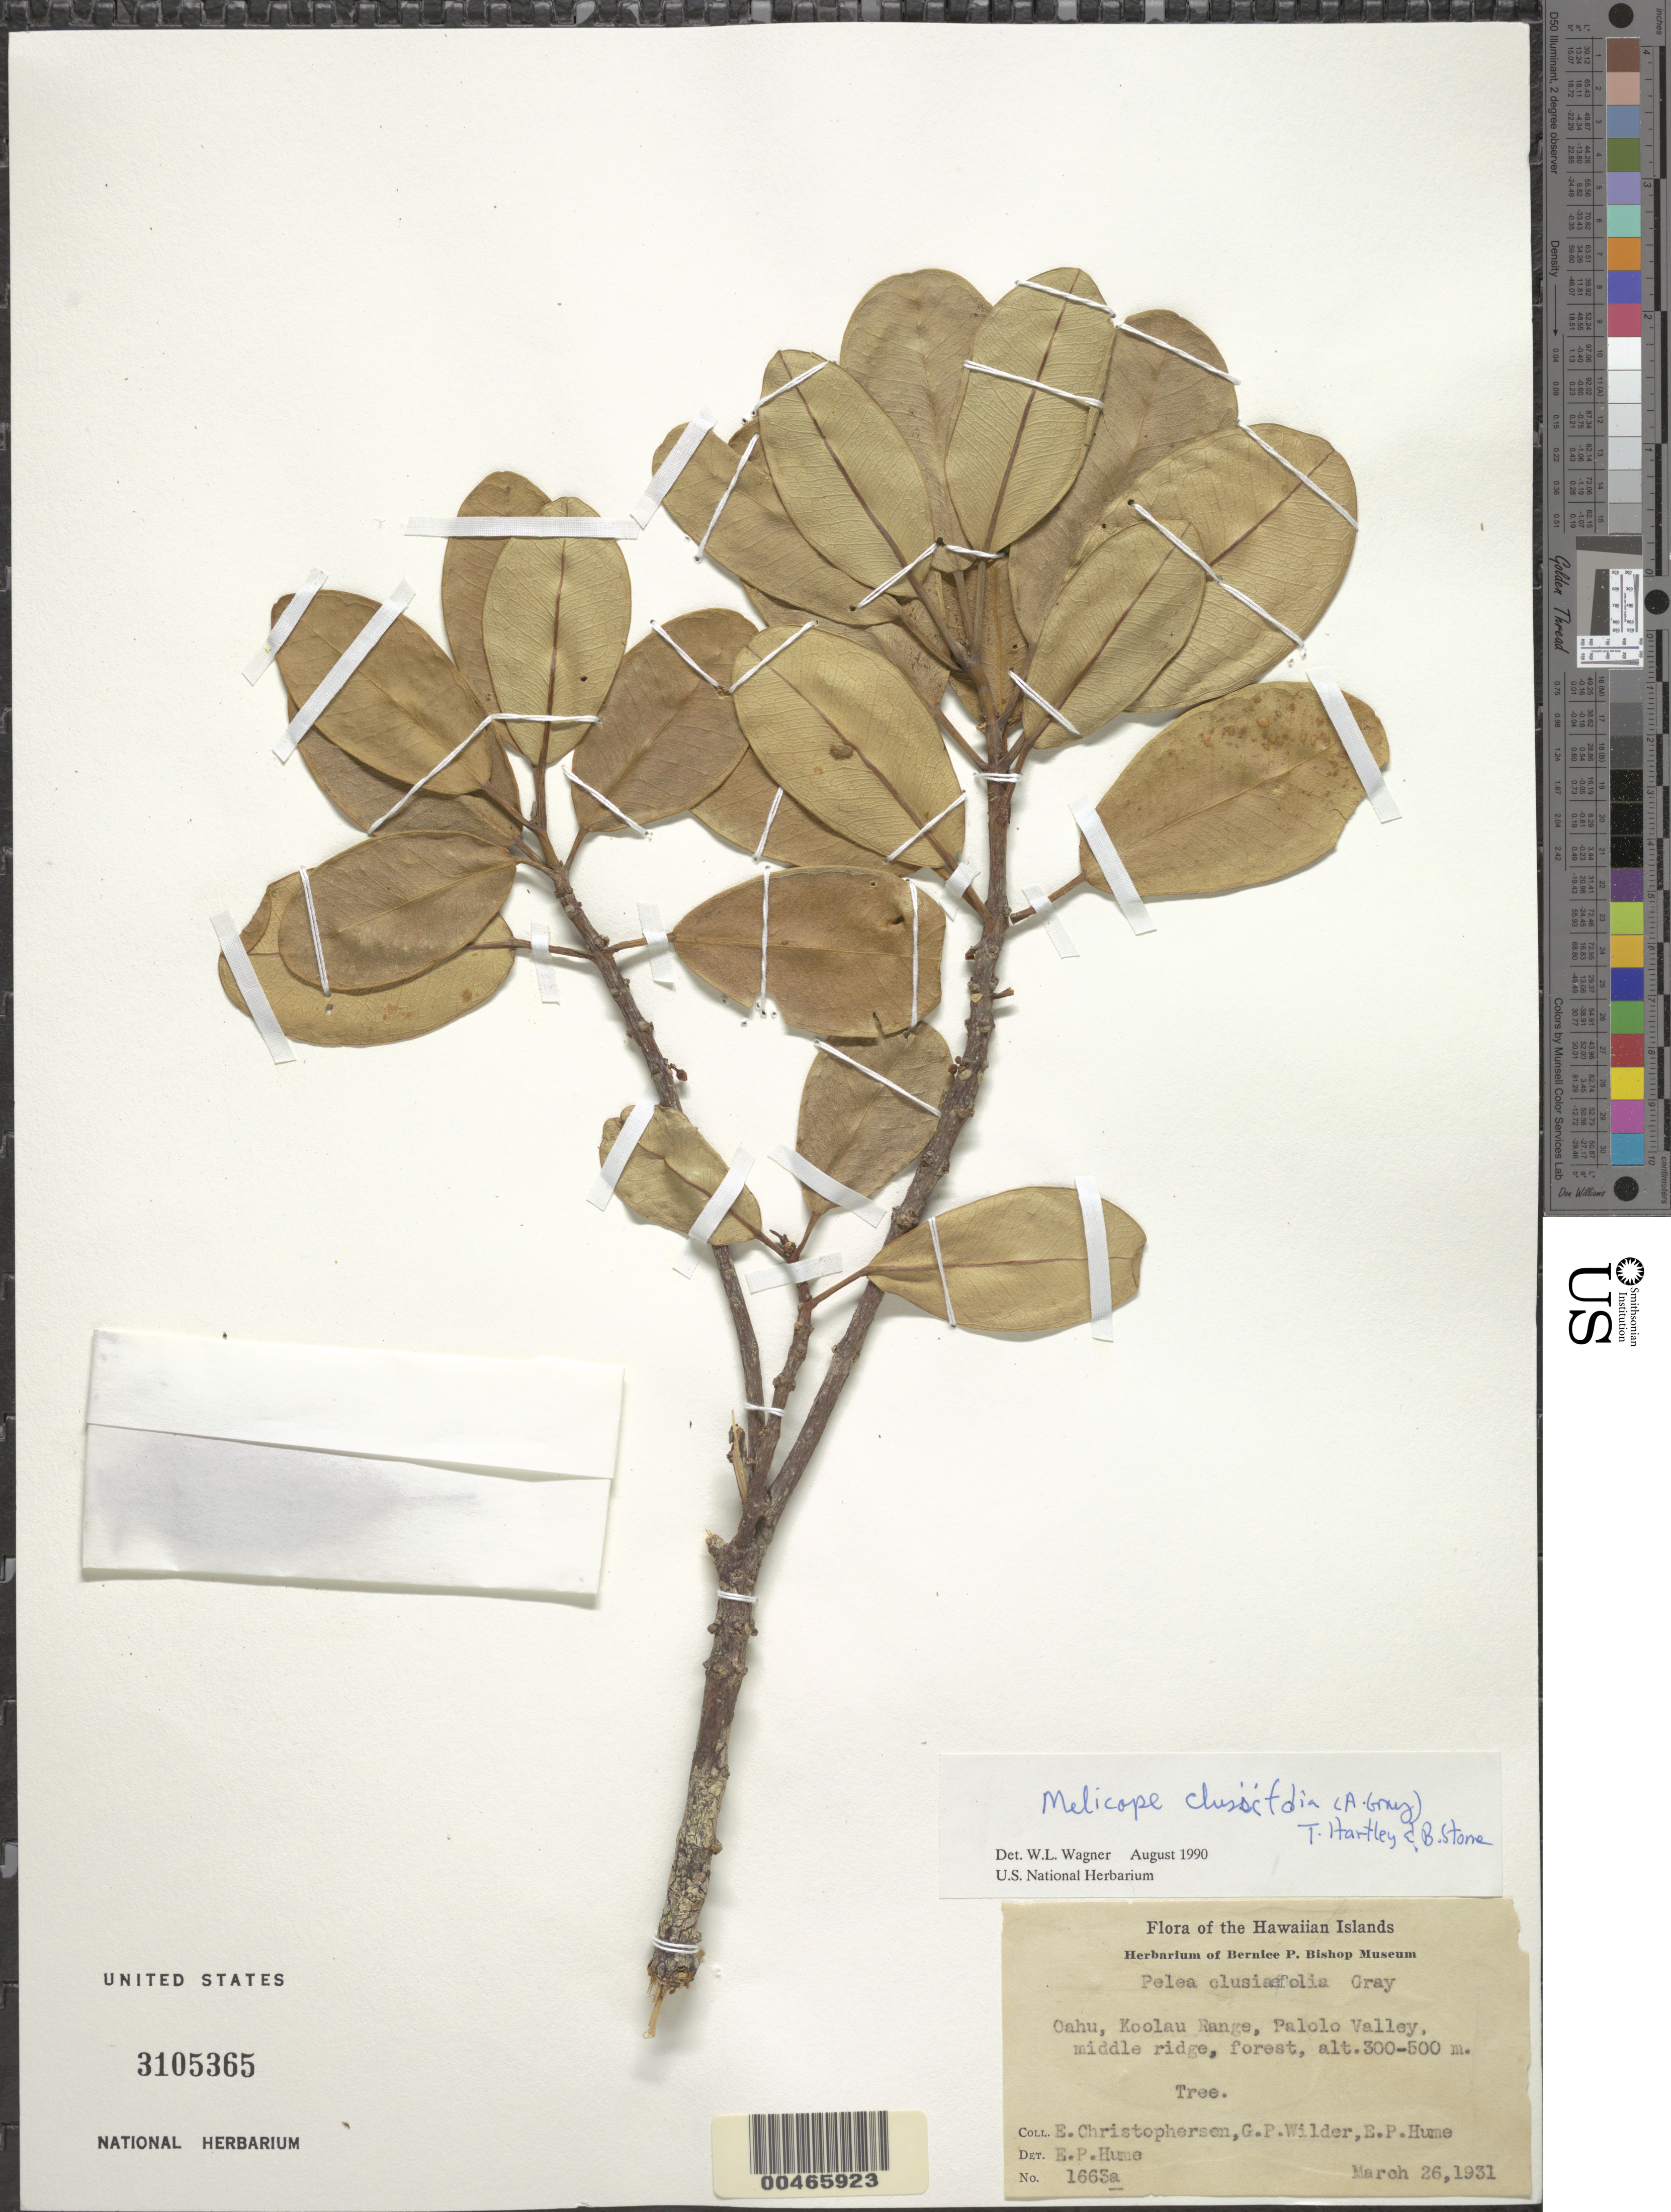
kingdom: Plantae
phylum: Tracheophyta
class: Magnoliopsida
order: Sapindales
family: Rutaceae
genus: Melicope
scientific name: Melicope clusiifolia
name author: (A. Gray) T.G. Hartley & B.C. Stone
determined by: Wagner, W. L., (BOT), Smithsonian Institution - National Museum of Natural History (UNITED STATES)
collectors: E. Christophersen, G. Wilder & E. Hume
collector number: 1663a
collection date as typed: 26 Mar 1931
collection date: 1931-03-26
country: United States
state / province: Hawaii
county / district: Honolulu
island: Oahu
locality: Koolau Range, Palolo Valley, middle ridge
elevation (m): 300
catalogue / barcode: US 3105365